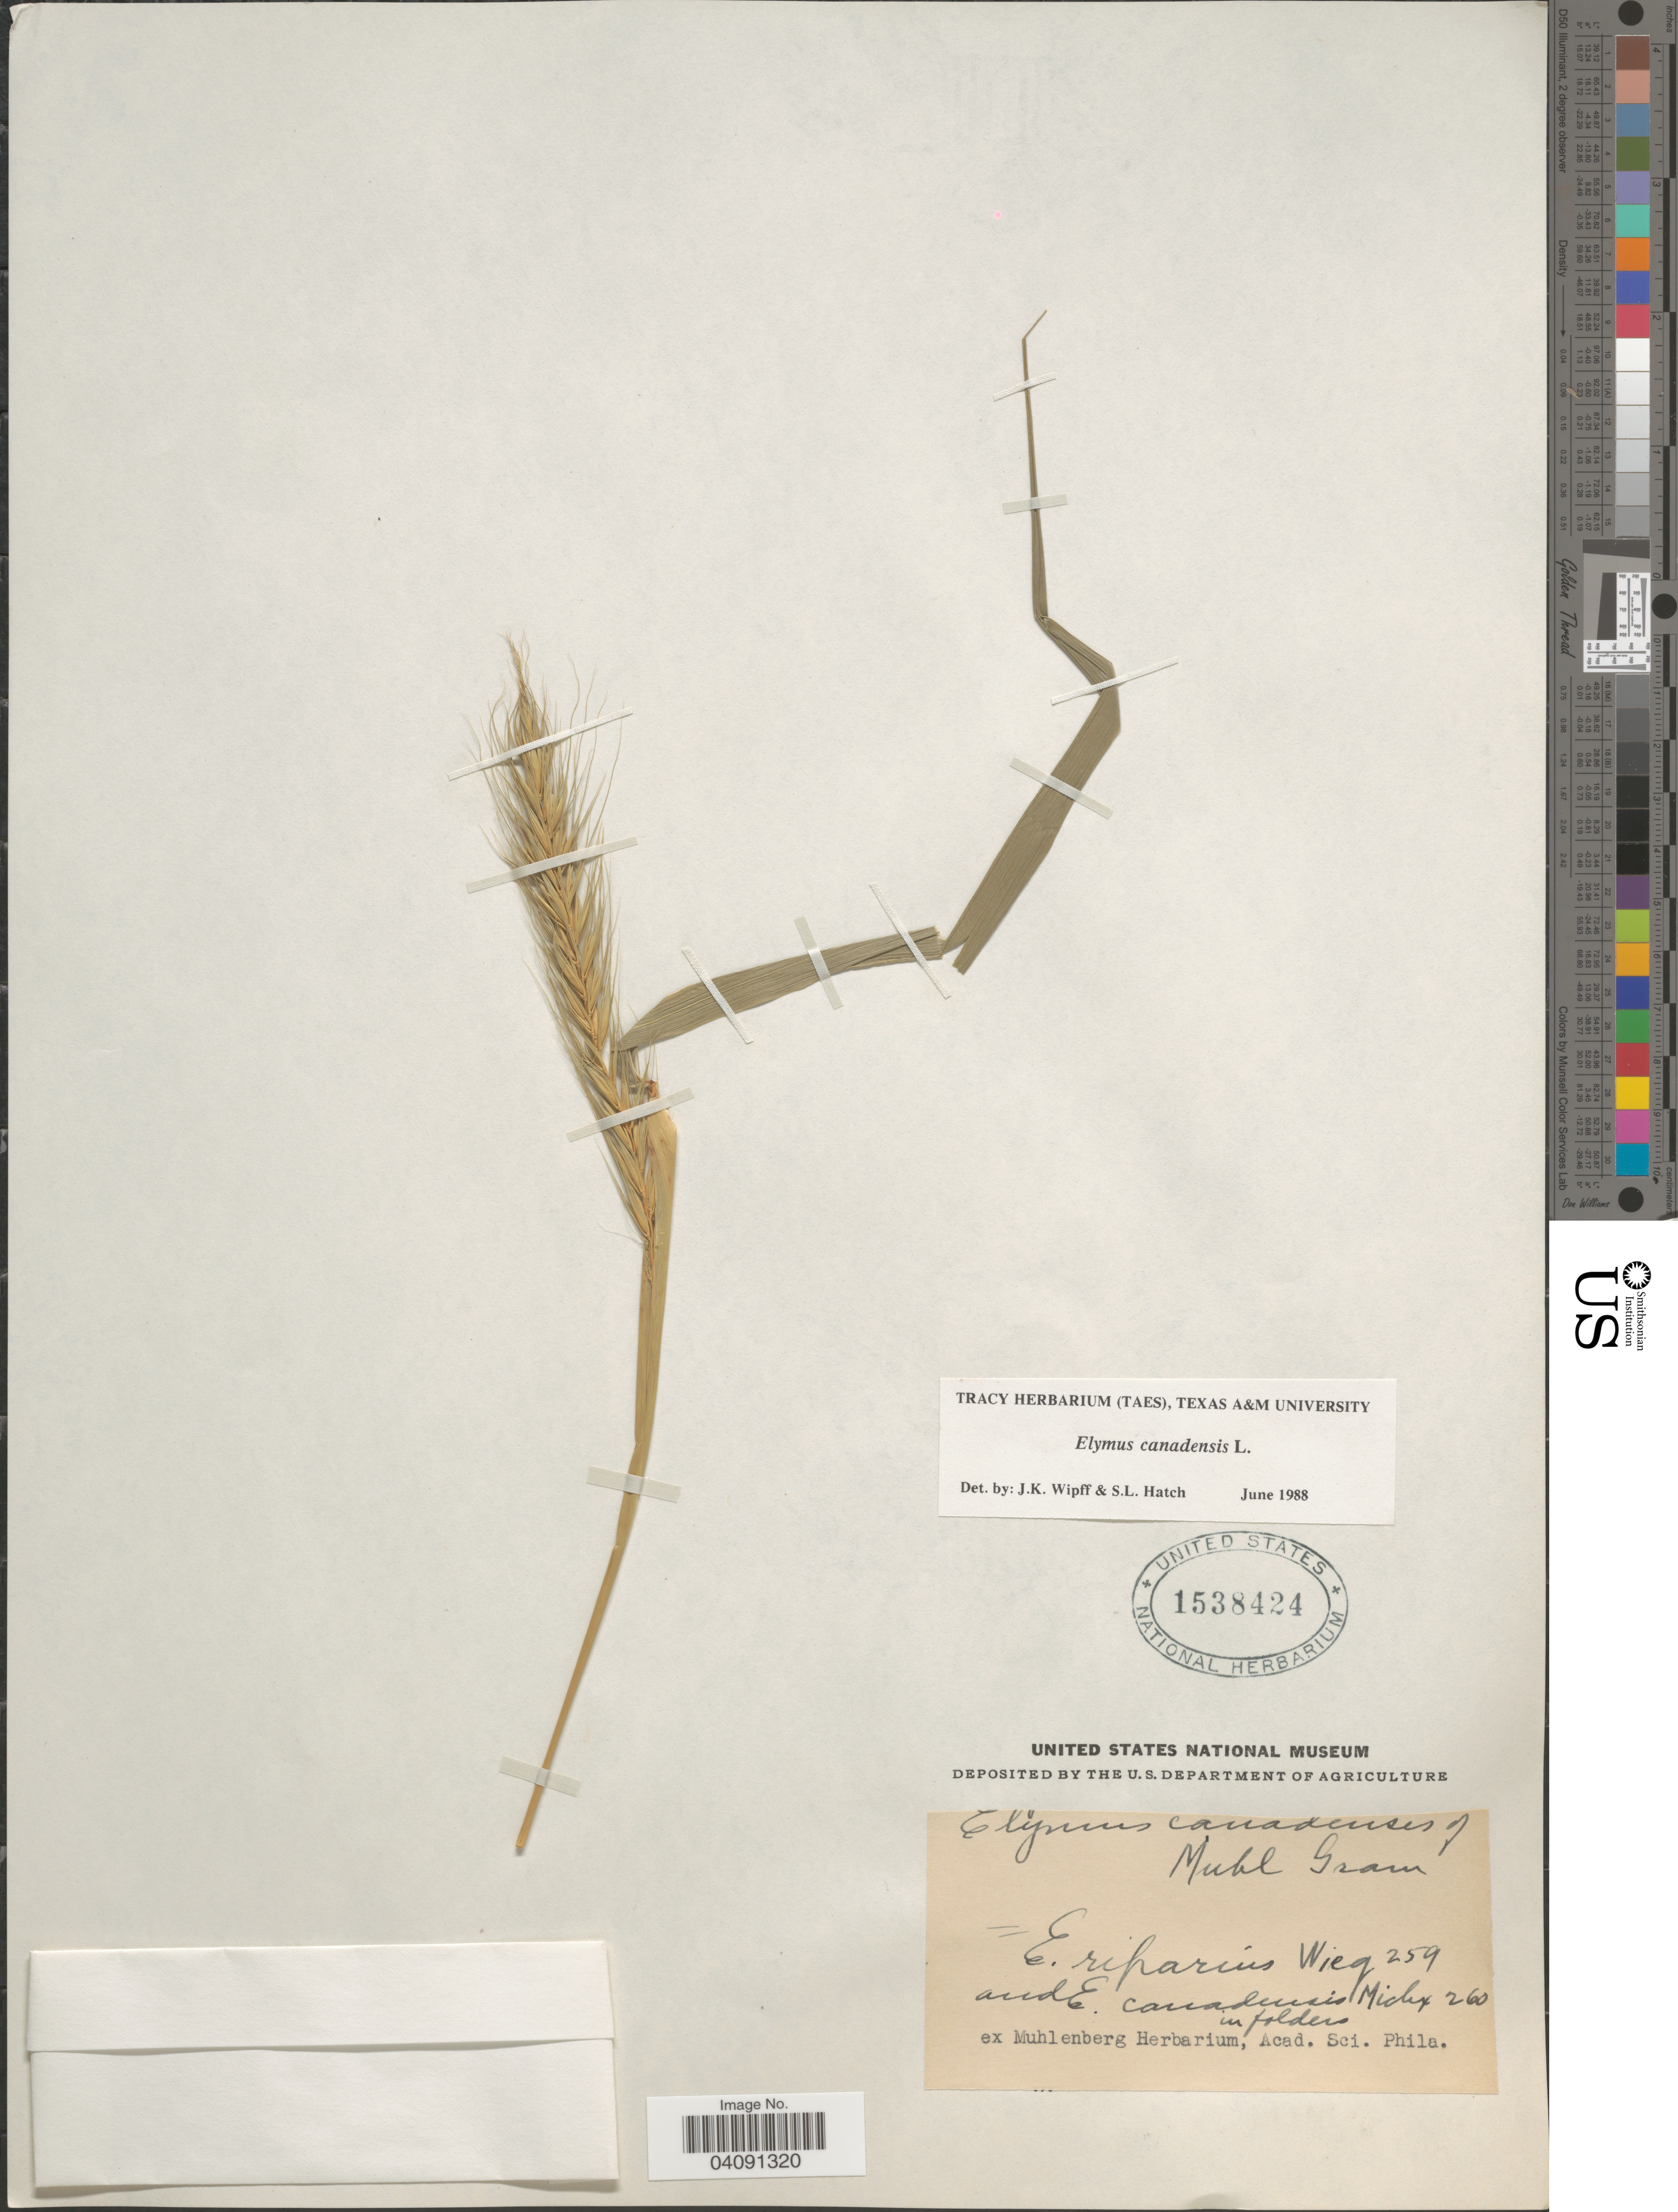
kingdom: Plantae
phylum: Tracheophyta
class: Liliopsida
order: Poales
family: Poaceae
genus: Elymus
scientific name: Elymus canadensis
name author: L.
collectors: ex herb. Muhlenberg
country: Canada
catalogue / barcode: US 1538424